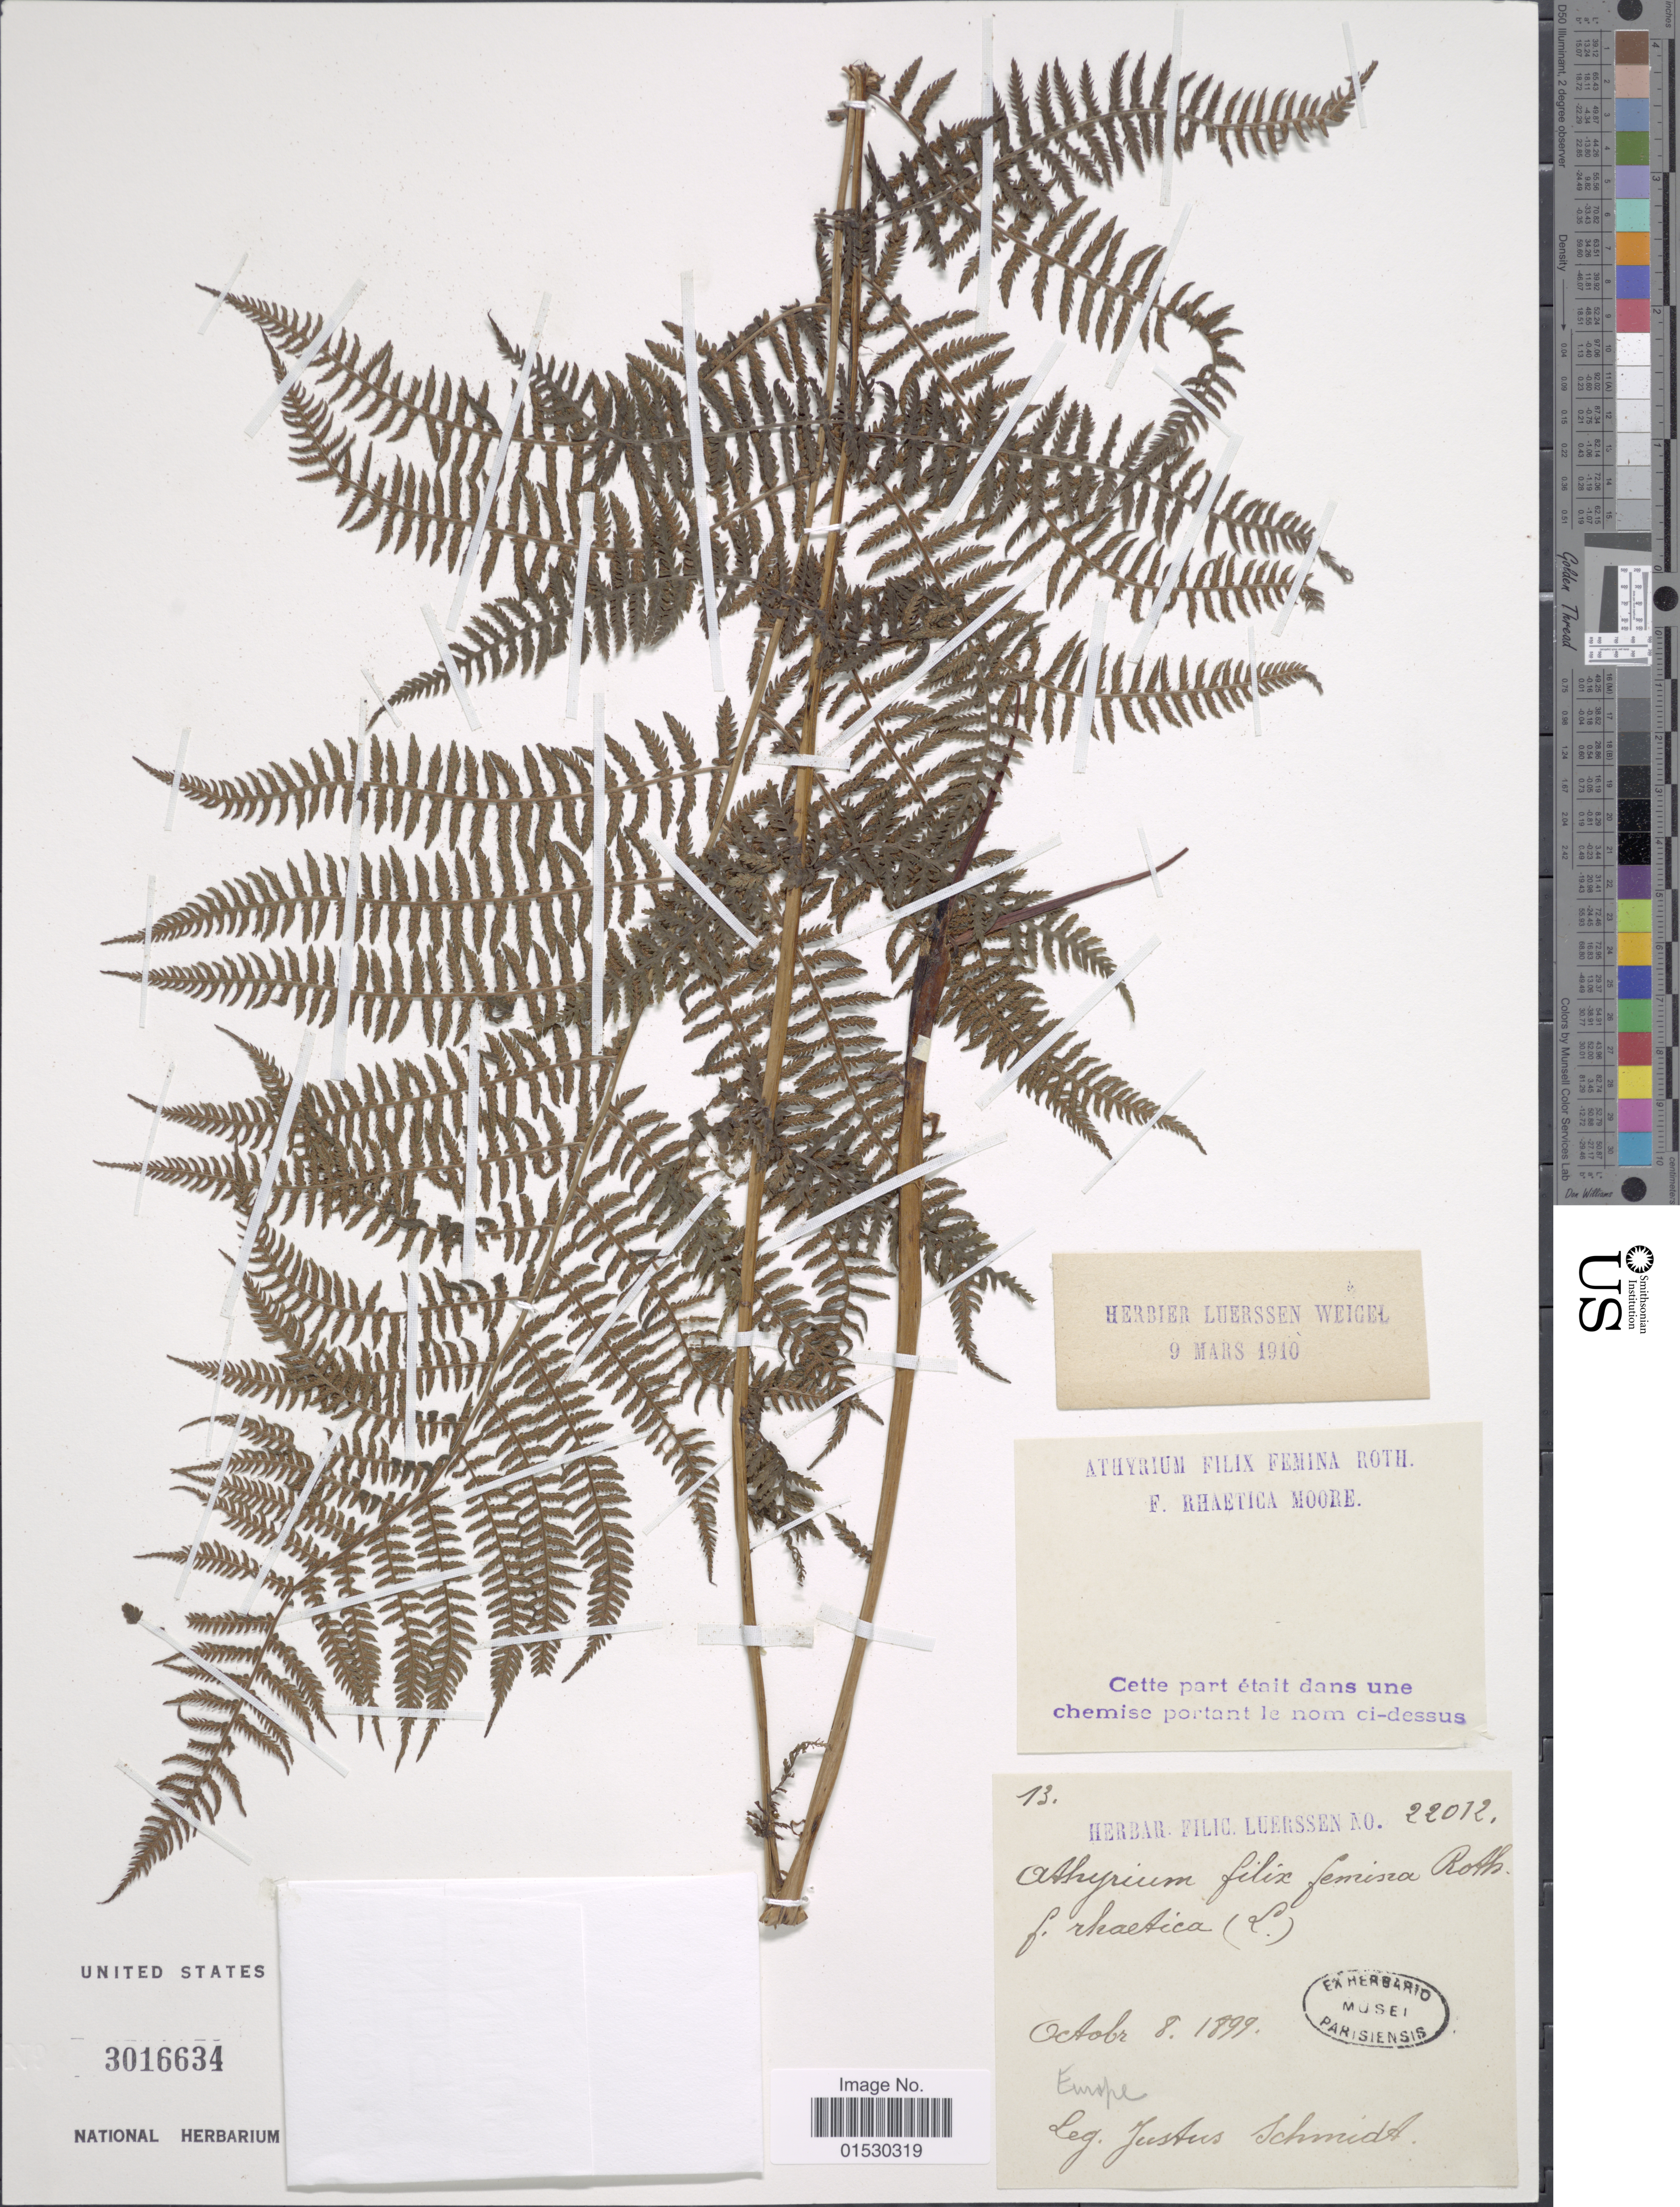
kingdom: Plantae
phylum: Tracheophyta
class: Polypodiopsida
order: Polypodiales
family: Athyriaceae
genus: Athyrium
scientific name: Athyrium filix-femina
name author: (L.) Roth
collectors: J. Schmidt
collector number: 22012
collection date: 1899-10-08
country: Germany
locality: Europe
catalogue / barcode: US 3016634